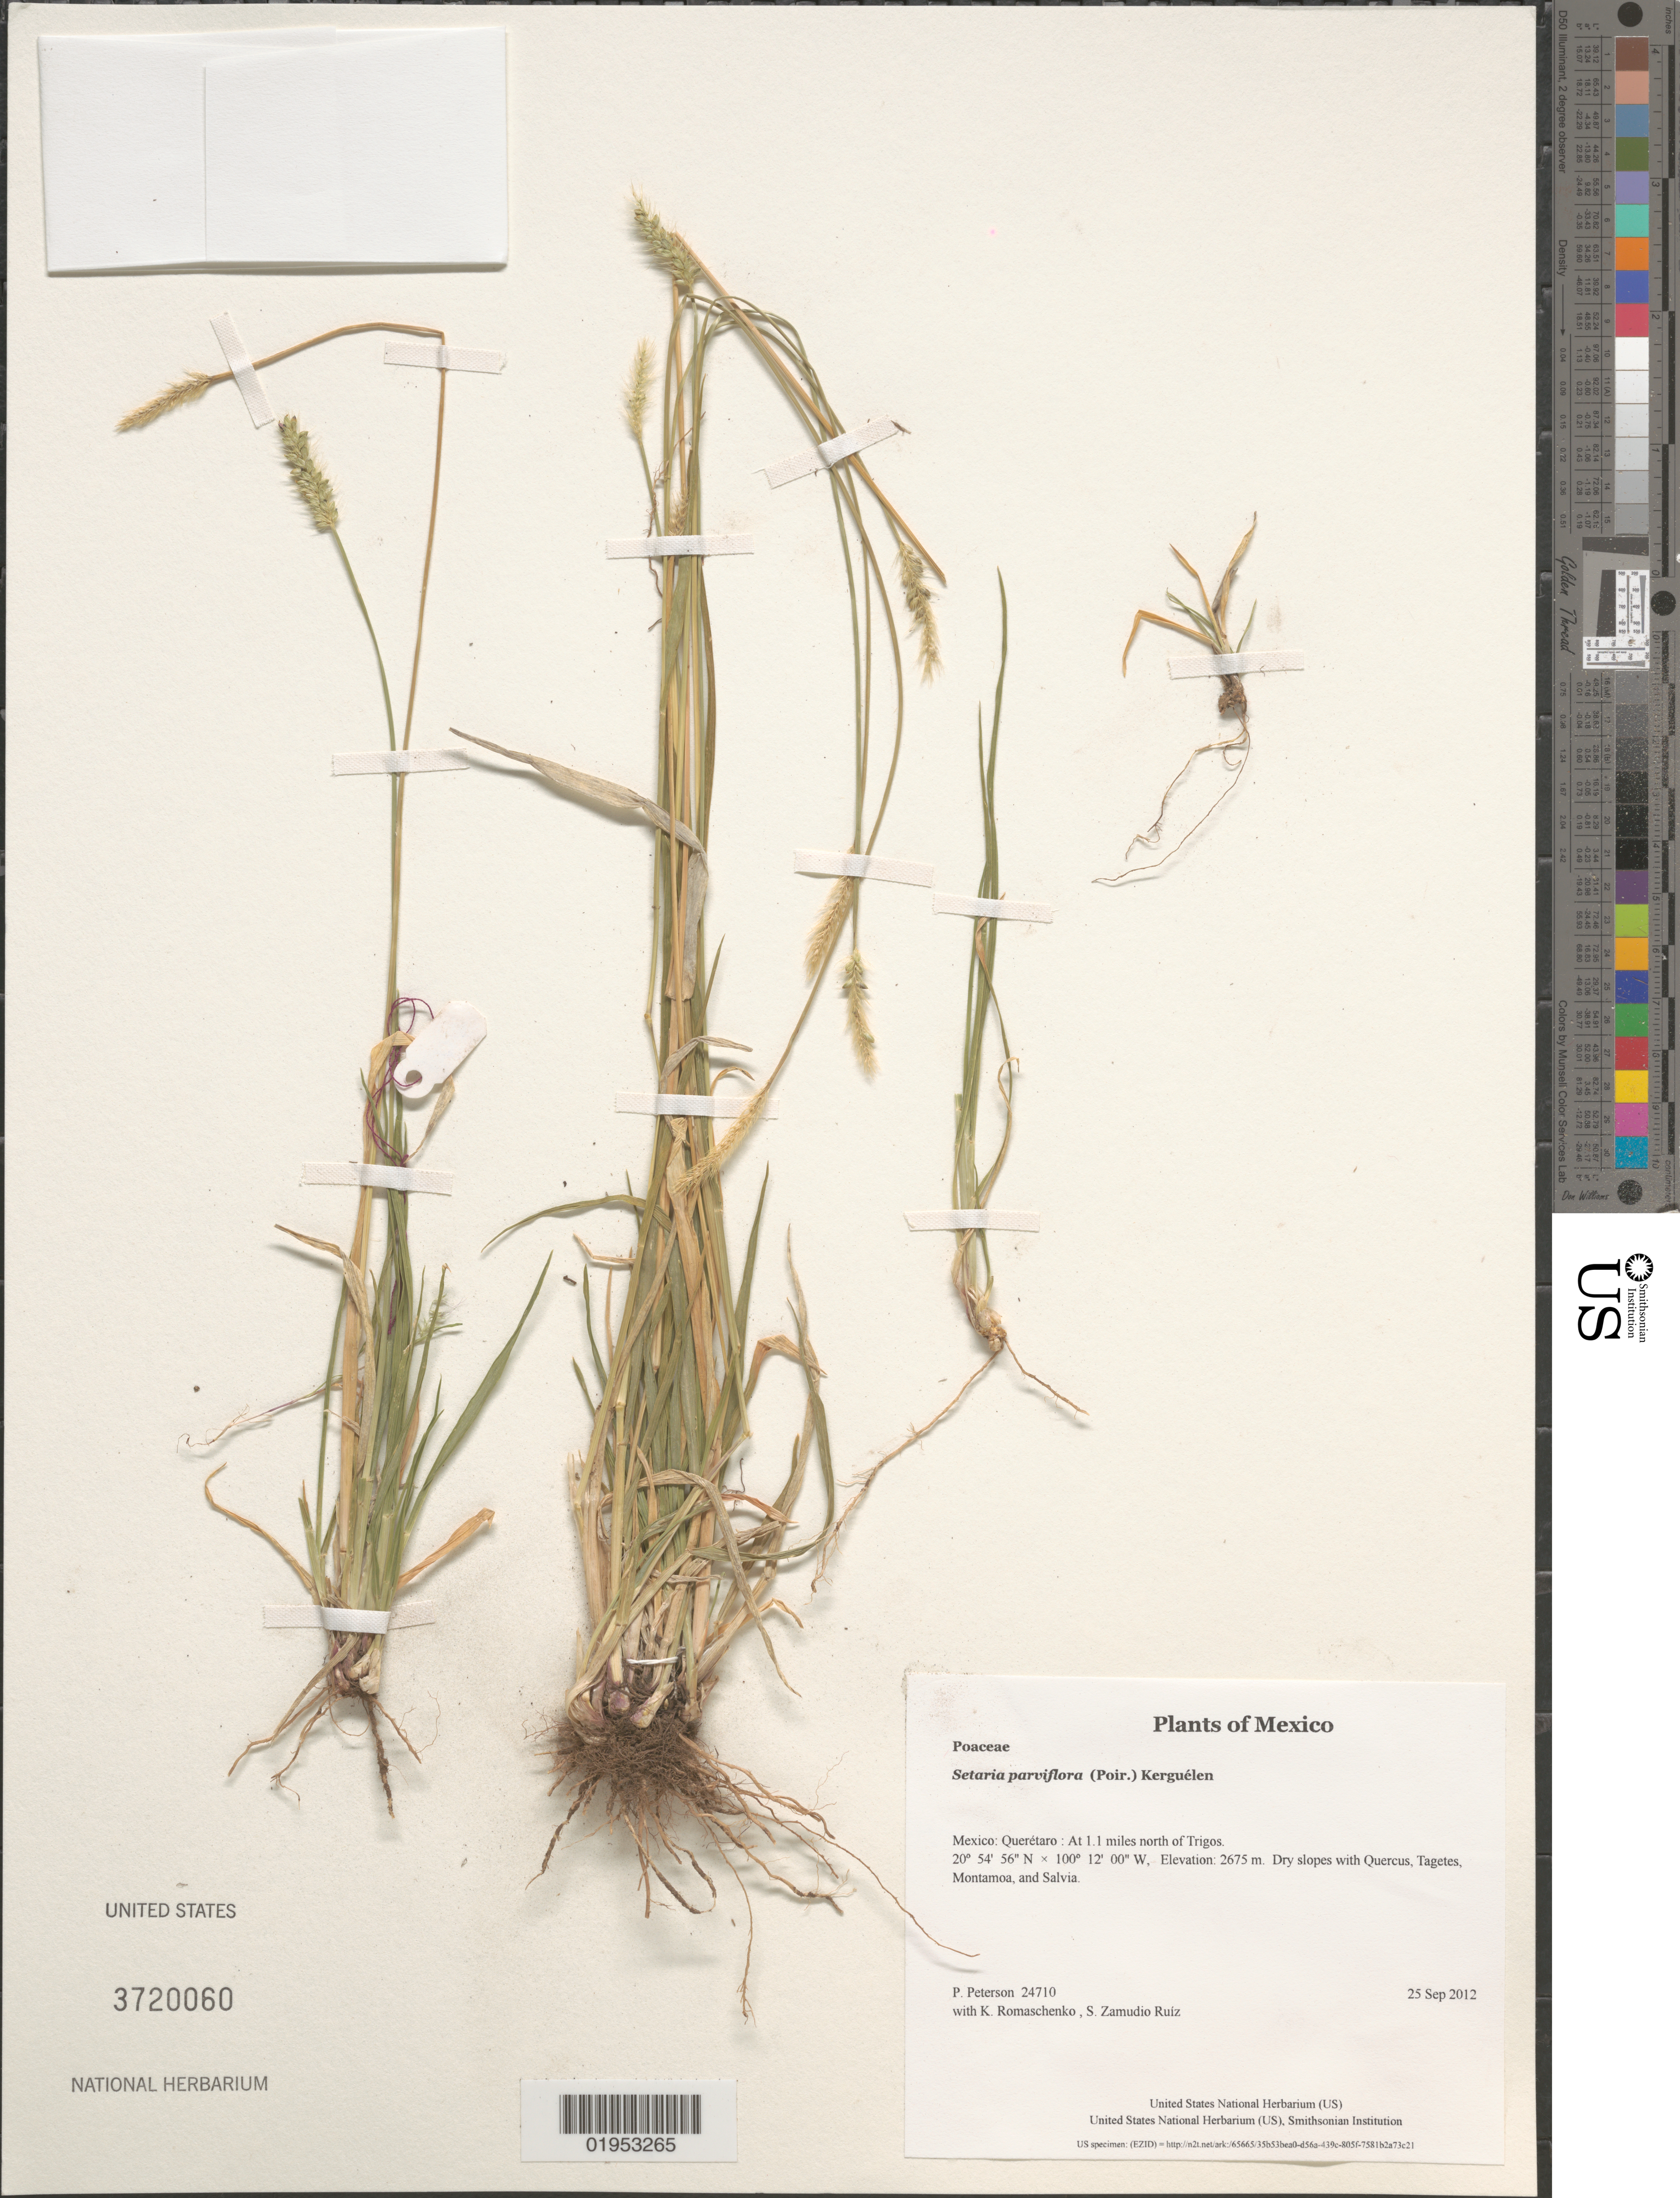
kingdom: Plantae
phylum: Tracheophyta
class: Liliopsida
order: Poales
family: Poaceae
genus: Setaria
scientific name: Setaria parviflora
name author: (Poir.) Kerguélen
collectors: P. M. Peterson, K. Romaschenko & S. Zamudio Ruíz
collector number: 24710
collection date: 2012-09-25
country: Mexico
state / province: Querétaro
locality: At 1.1 miles north of Trigos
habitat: Dry slopes with Quercus, Tagetes, Montamoa, and Salvia.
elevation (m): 2675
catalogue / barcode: US 3720060